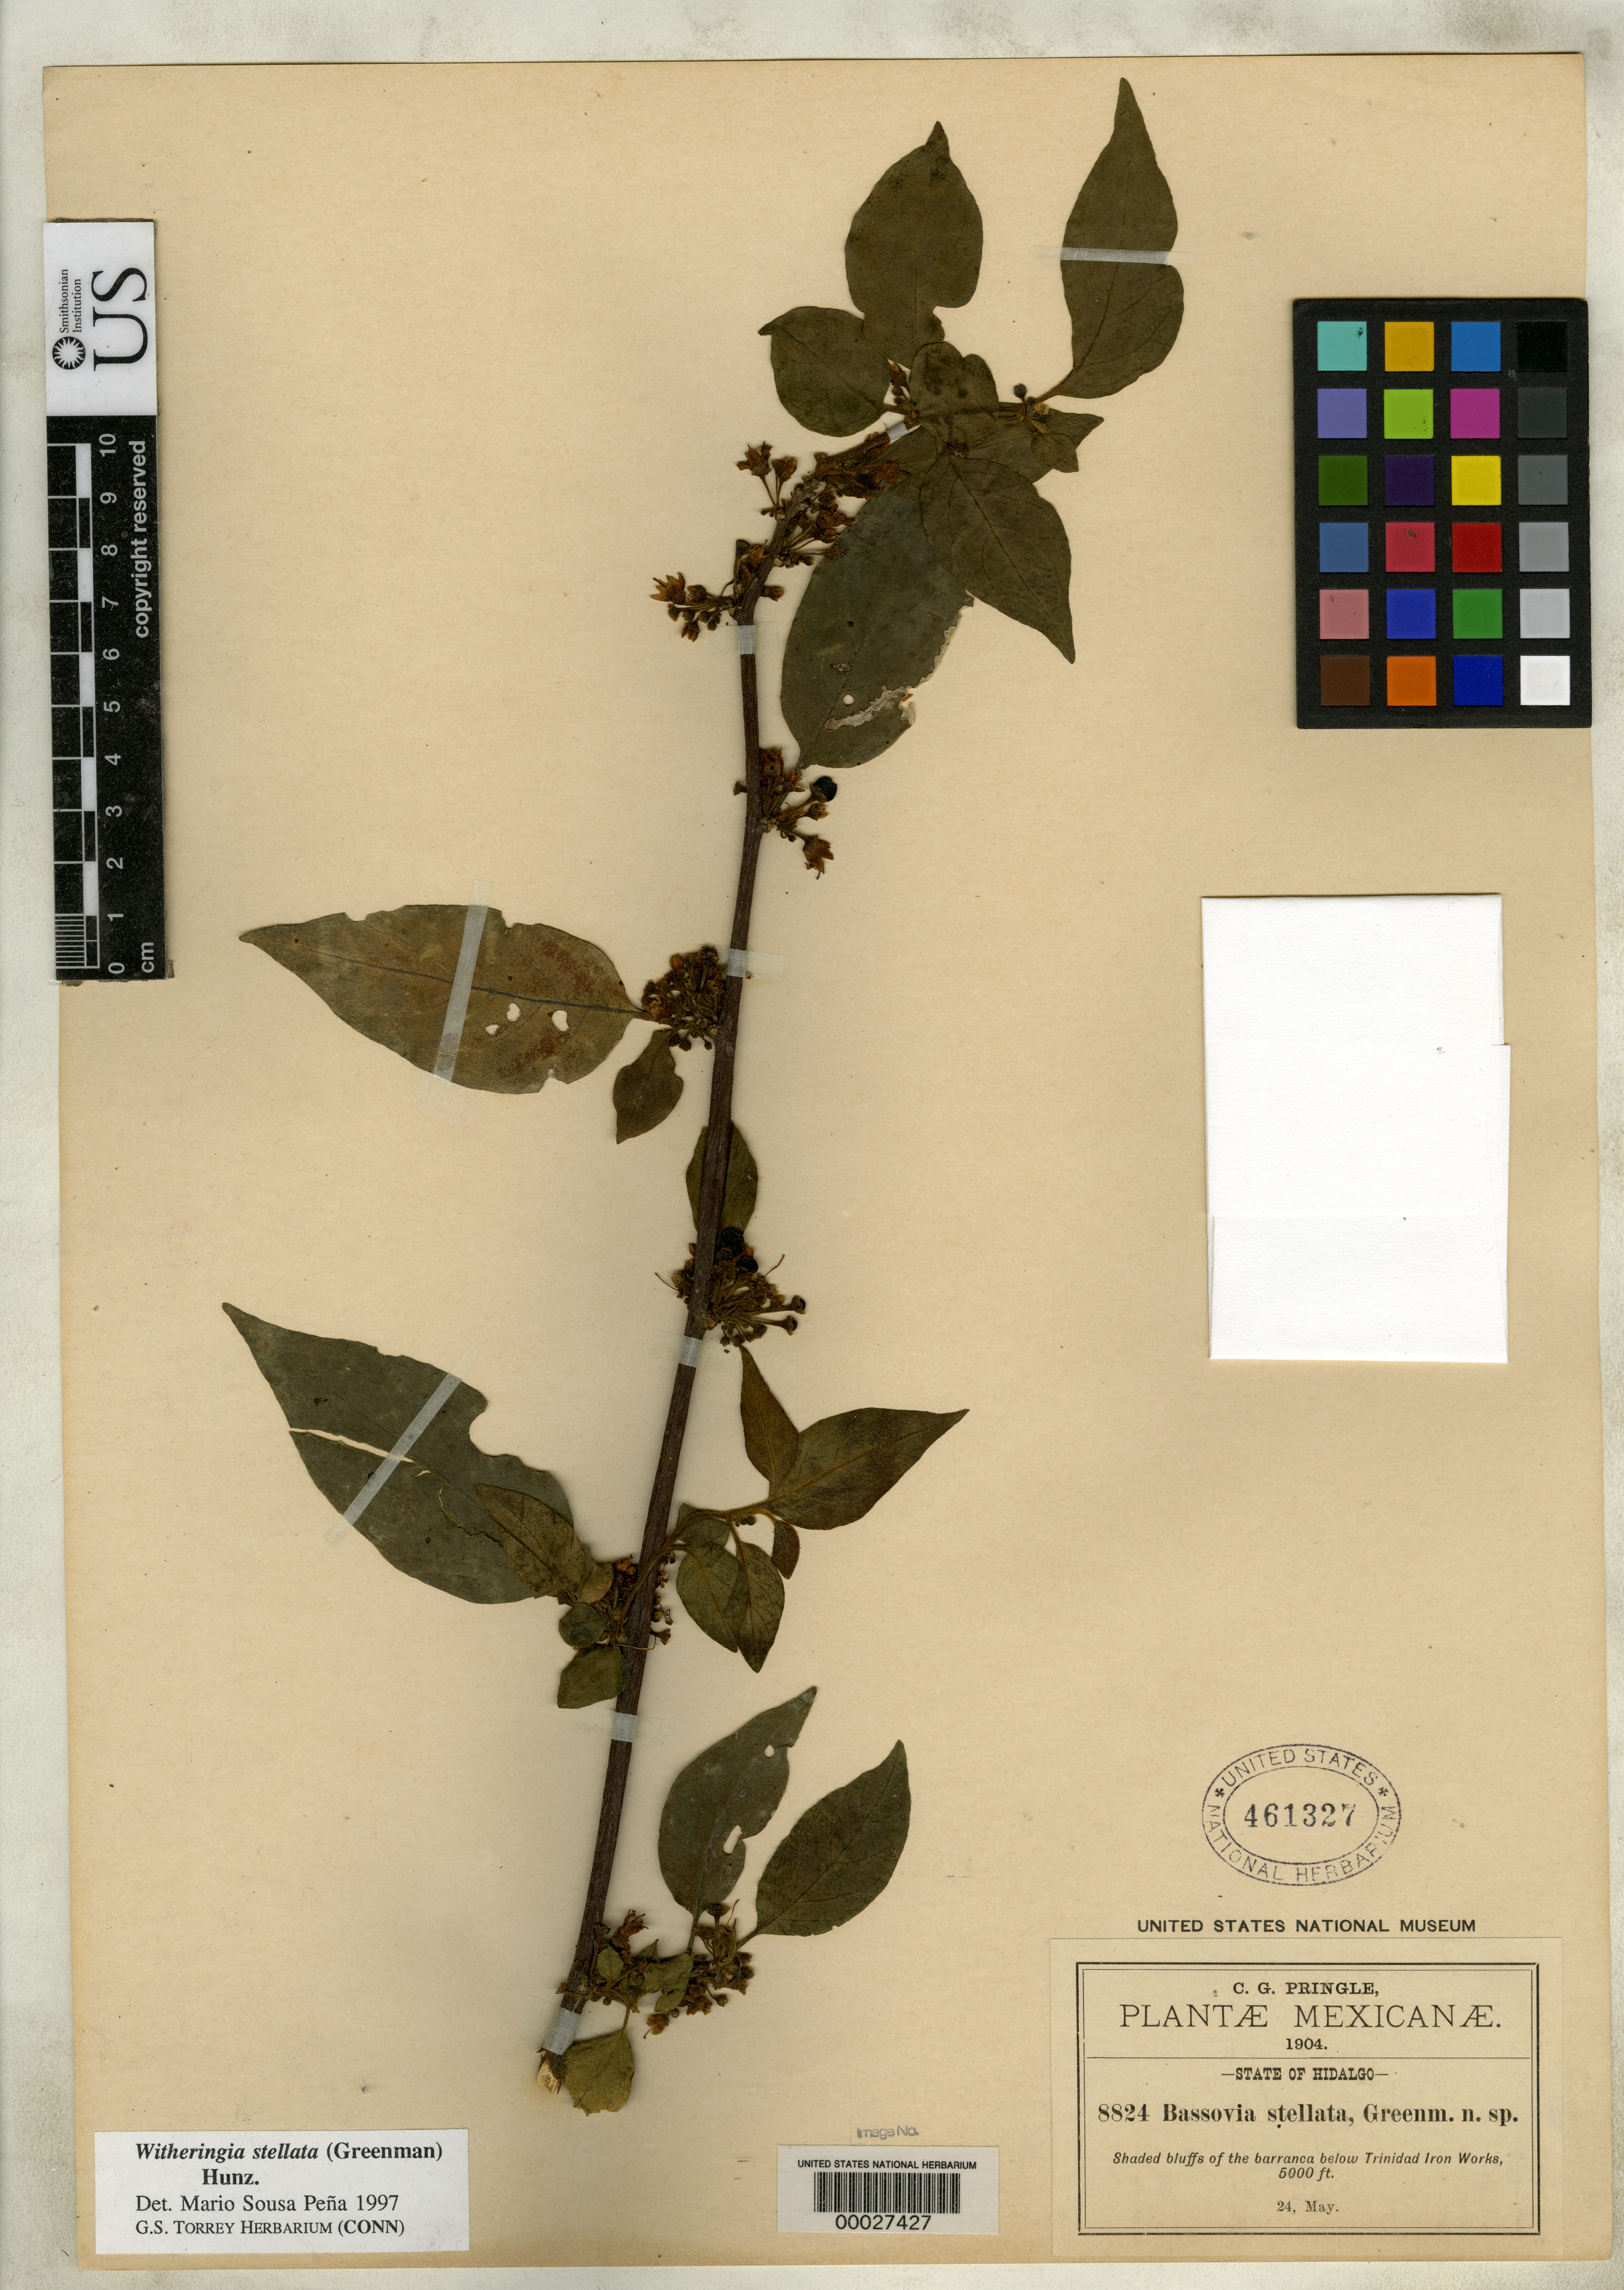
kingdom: Plantae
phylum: Tracheophyta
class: Magnoliopsida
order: Solanales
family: Solanaceae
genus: Bassovia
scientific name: Bassovia stellata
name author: Greenm.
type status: Isotype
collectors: C. G. Pringle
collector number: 8824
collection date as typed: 24 May 1904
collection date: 1904-05-24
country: Mexico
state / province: Hidalgo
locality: Barranca below Trinidad Iron Works.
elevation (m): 1525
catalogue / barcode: US 461327